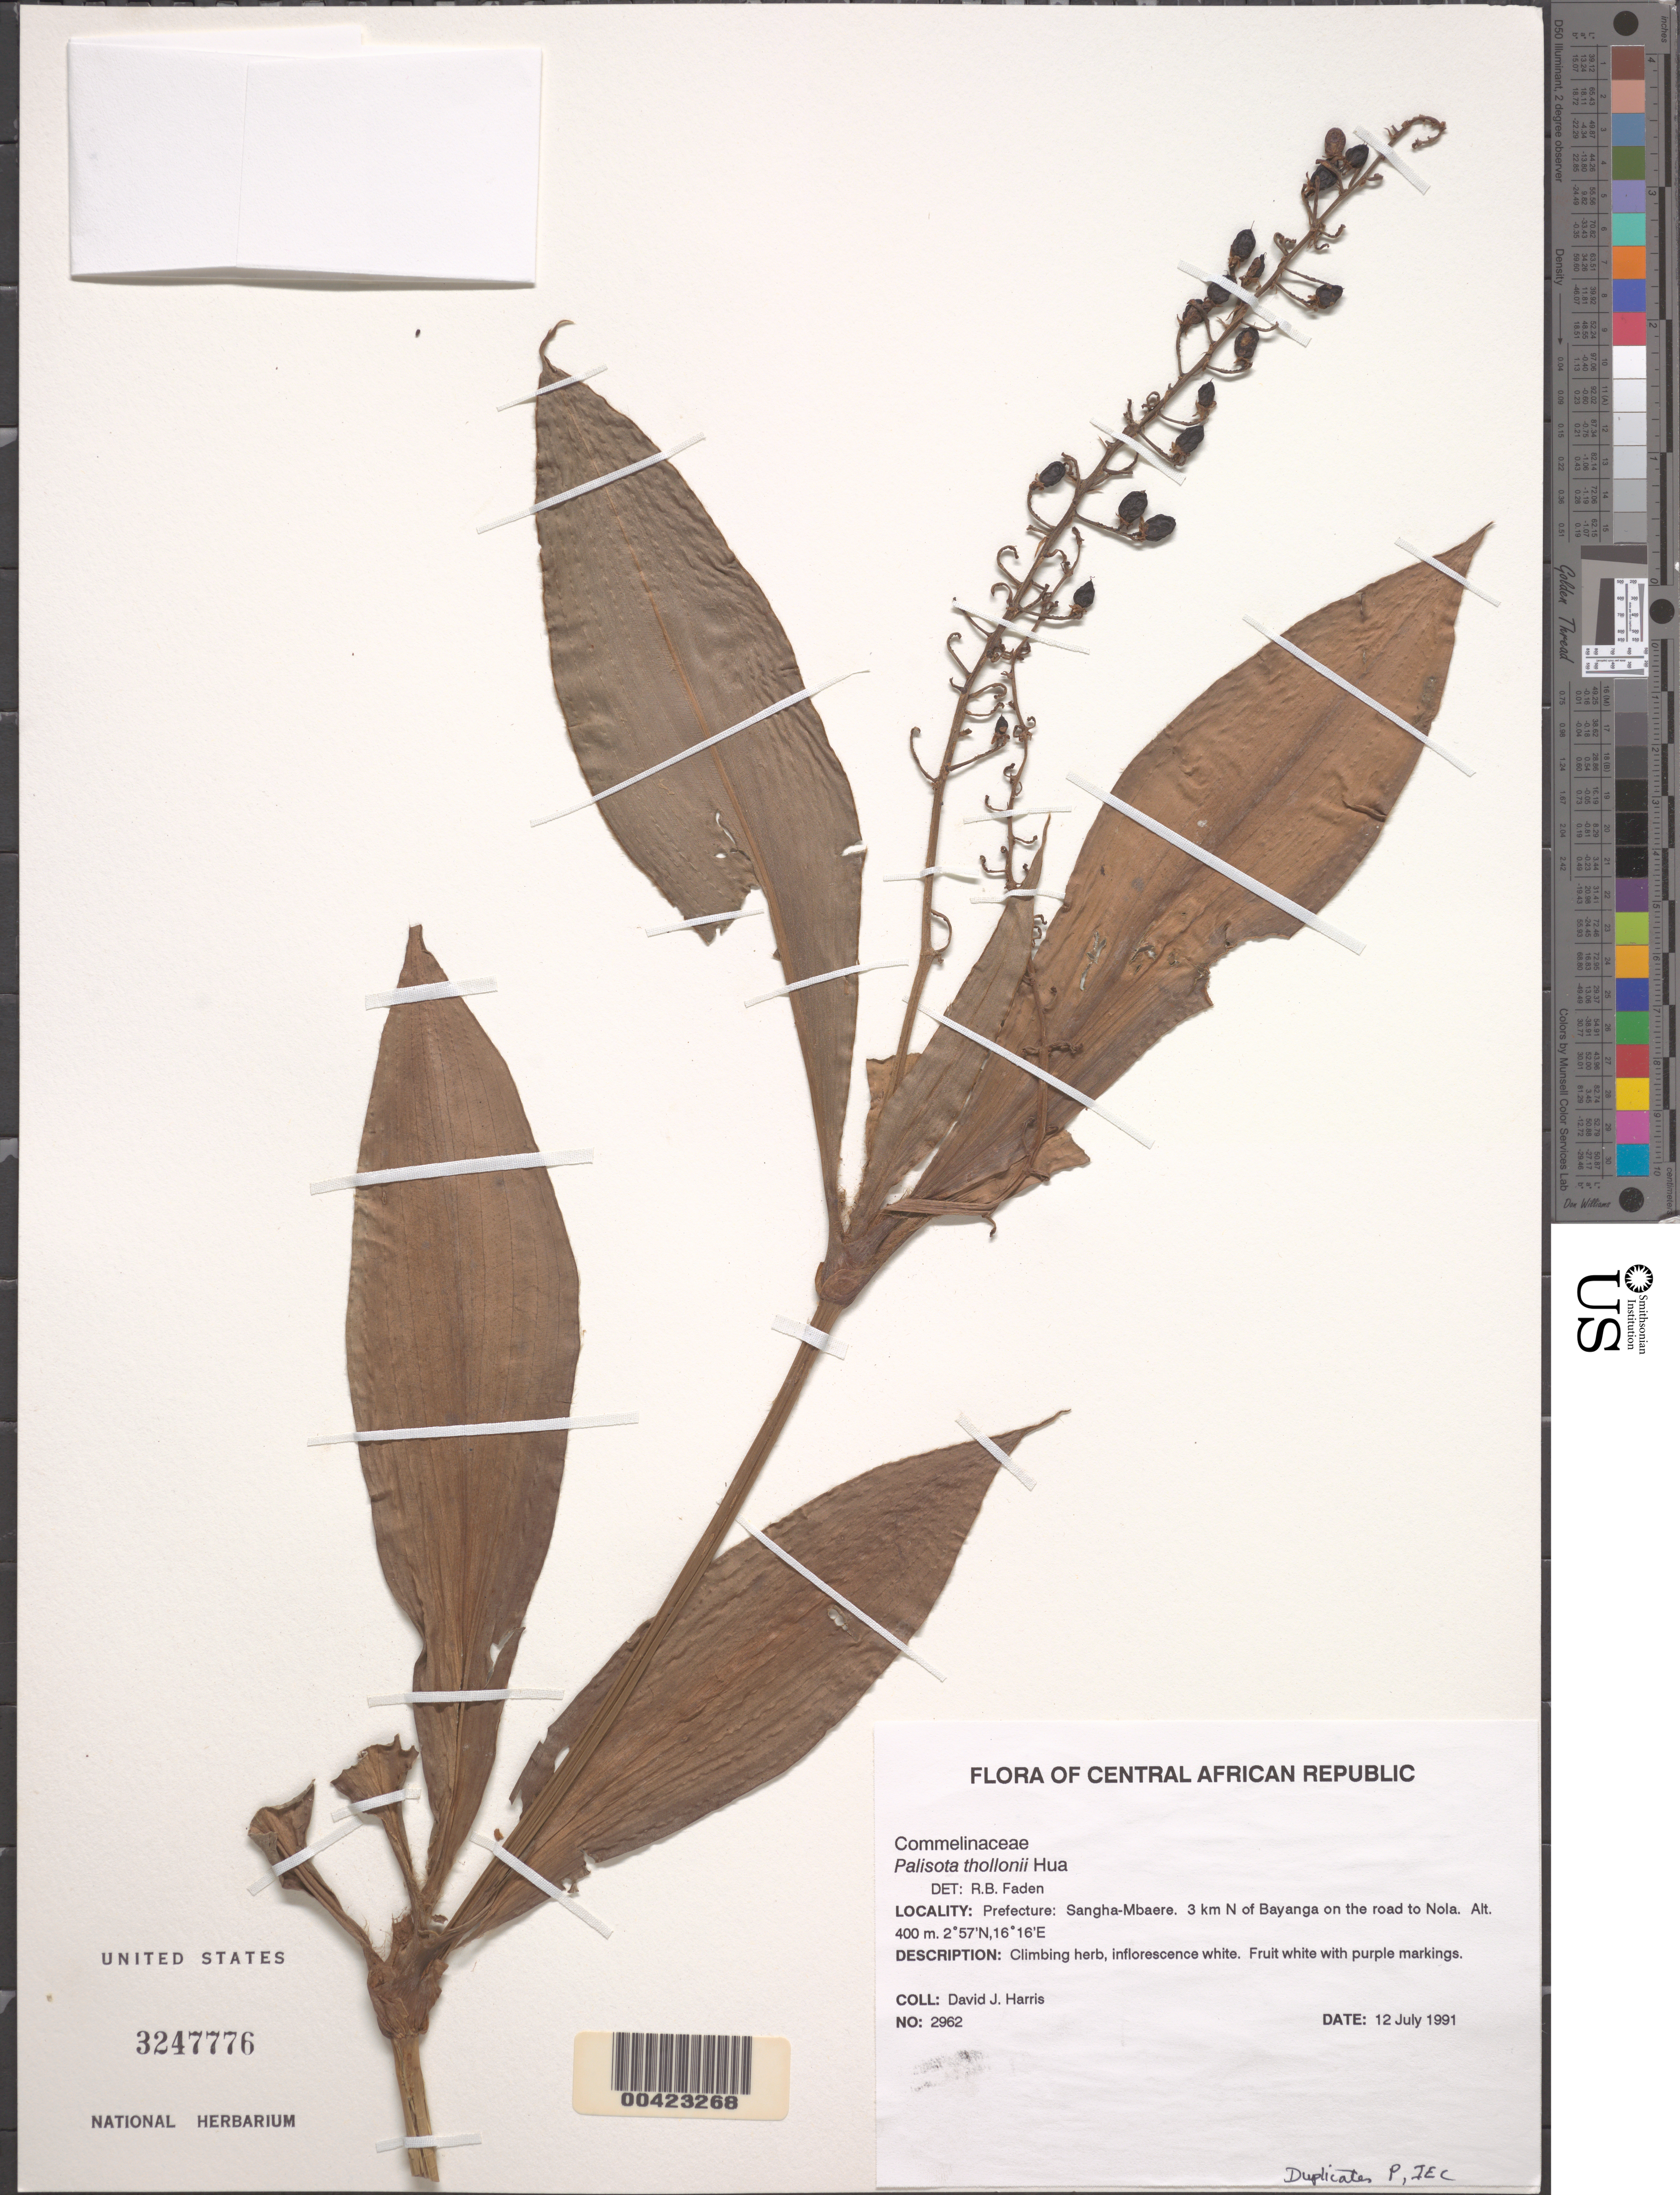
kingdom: Plantae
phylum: Tracheophyta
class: Liliopsida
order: Commelinales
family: Commelinaceae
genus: Palisota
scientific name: Palisota thollonii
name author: Hua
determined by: Faden, Robert B., (US), Smithsonian Institution - National Museum of Natural History (UNITED STATES)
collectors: D. J. Harris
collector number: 2962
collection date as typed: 12 Jul 1991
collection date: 1991-07-12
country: Central African Republic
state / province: Sangha-Mbaere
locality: Sangha-mbaere, N of Bayanga on road to Nola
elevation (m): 400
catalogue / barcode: US 3247776